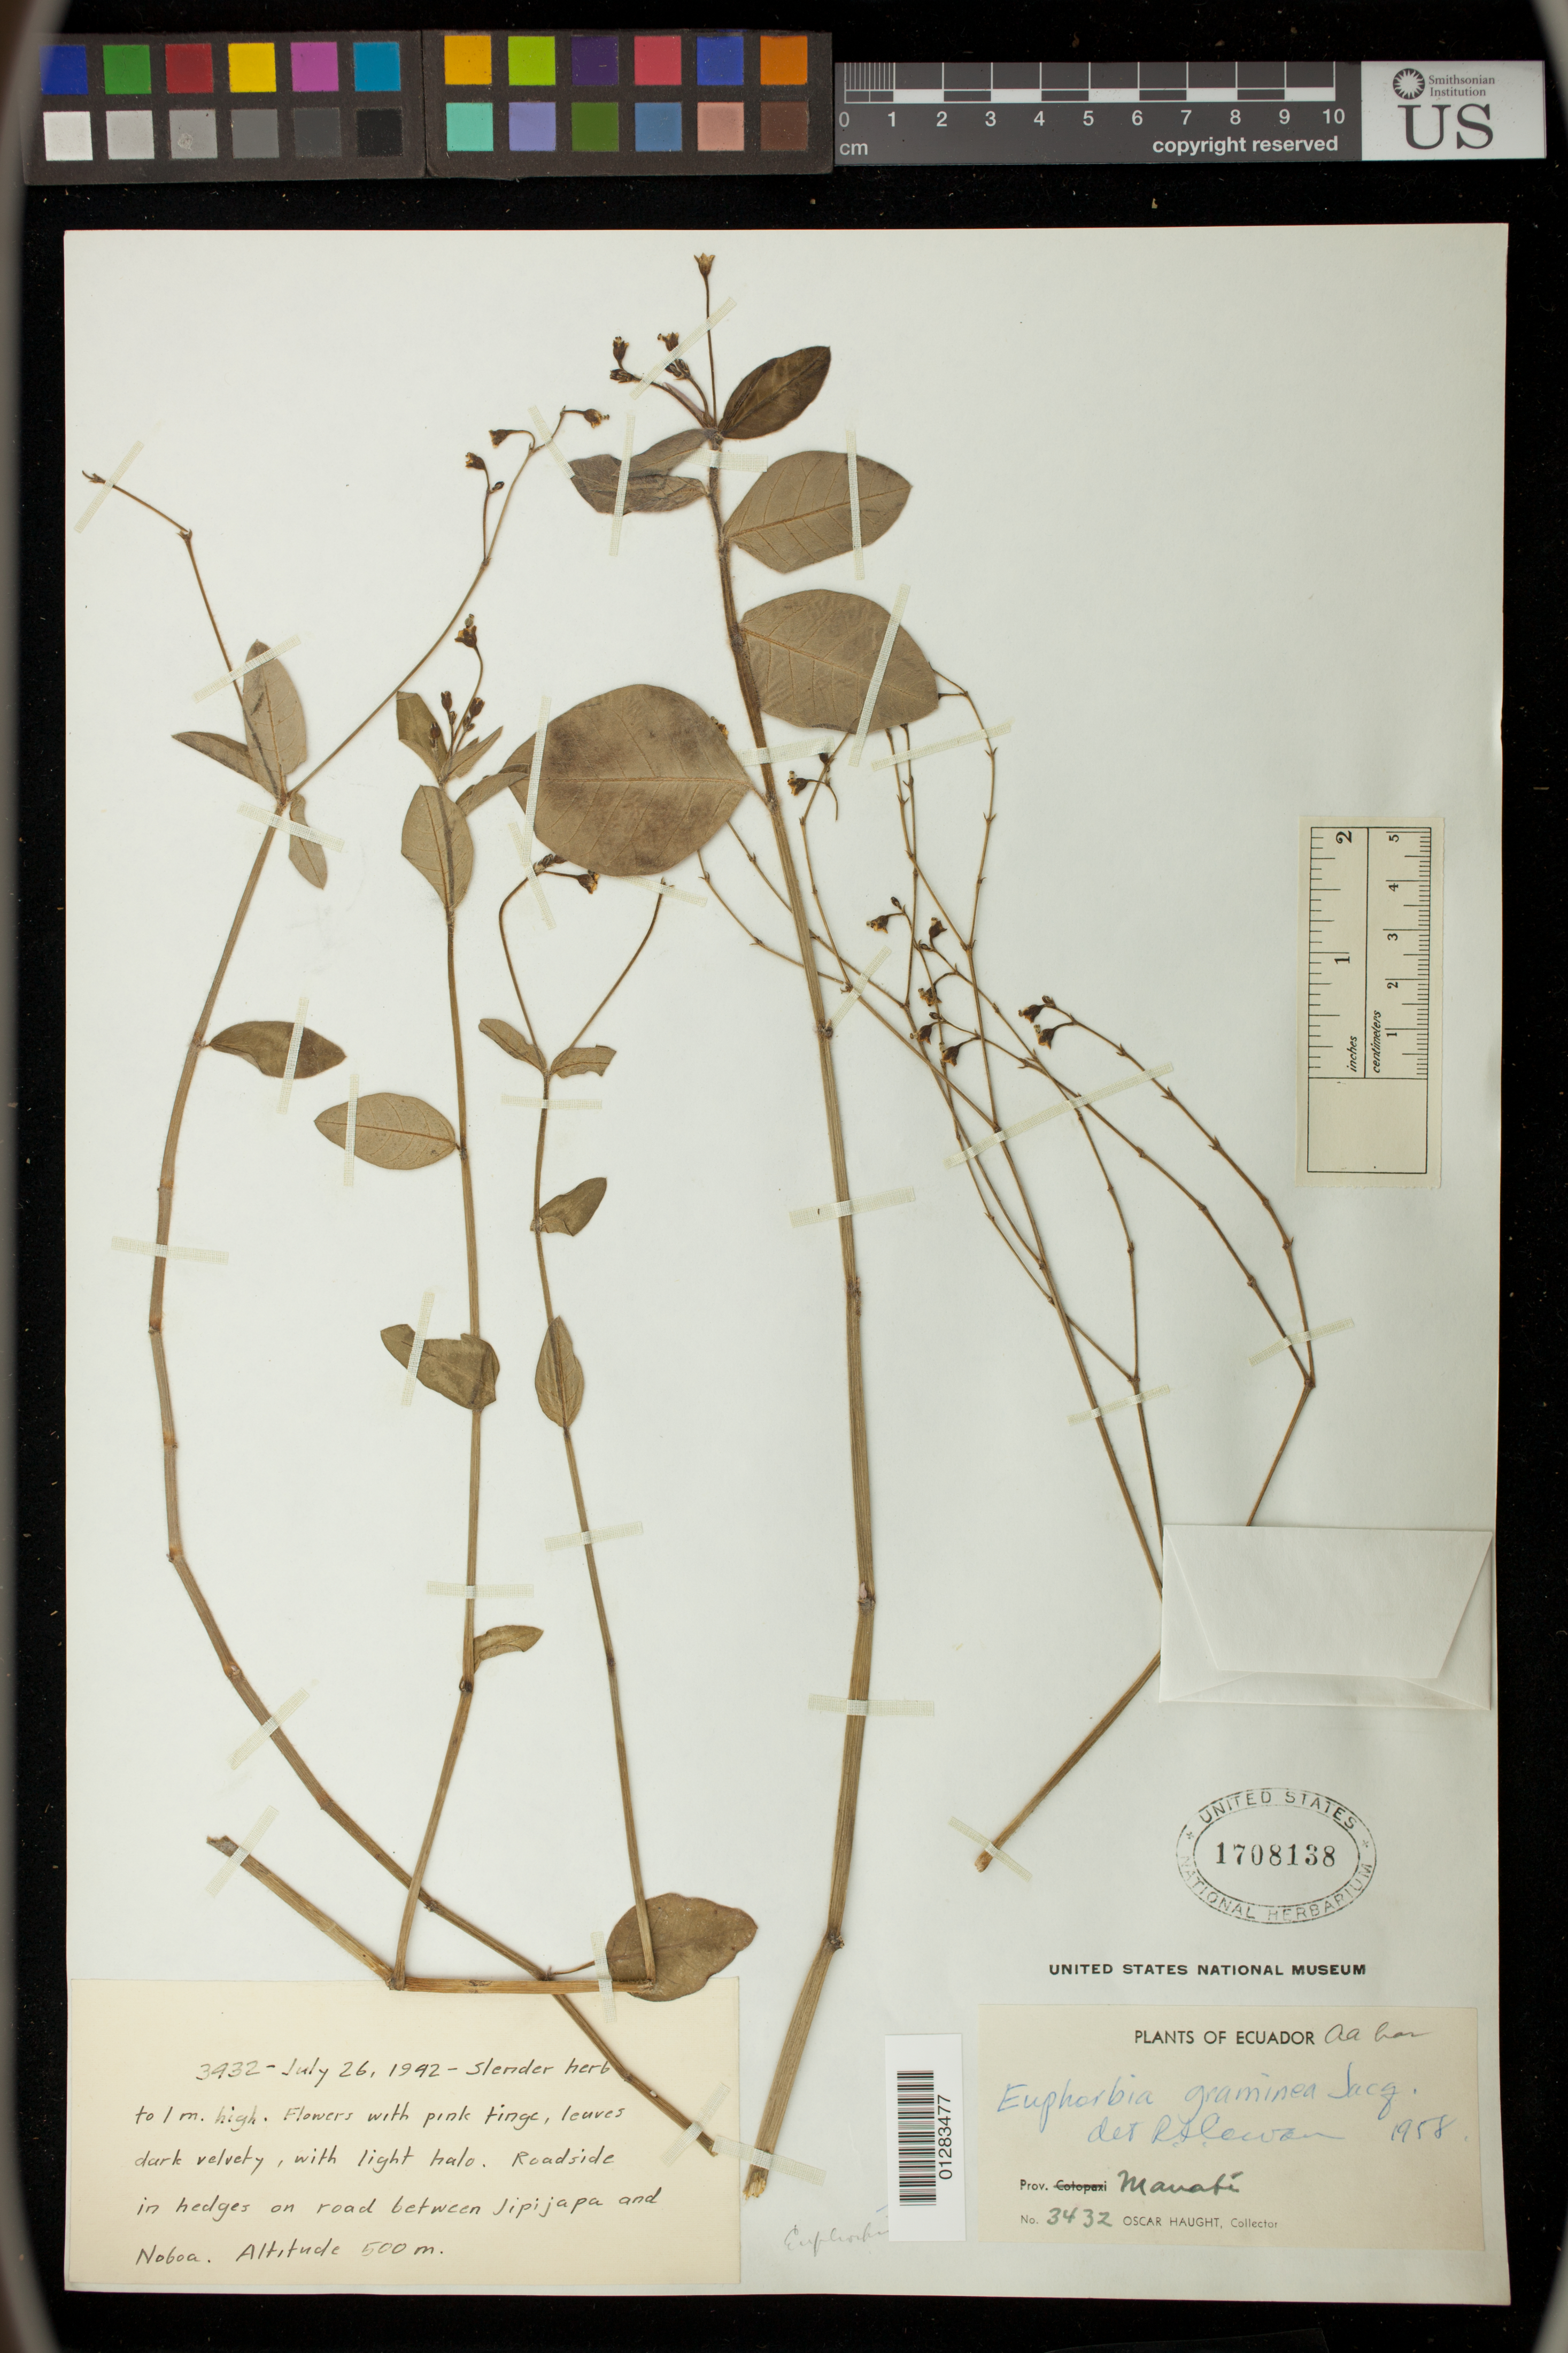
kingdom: Plantae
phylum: Tracheophyta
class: Magnoliopsida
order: Malpighiales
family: Euphorbiaceae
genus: Euphorbia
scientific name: Euphorbia graminea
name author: Jacq.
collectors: O. Haught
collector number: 3432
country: Ecuador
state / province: Manabí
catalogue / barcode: US 1708138